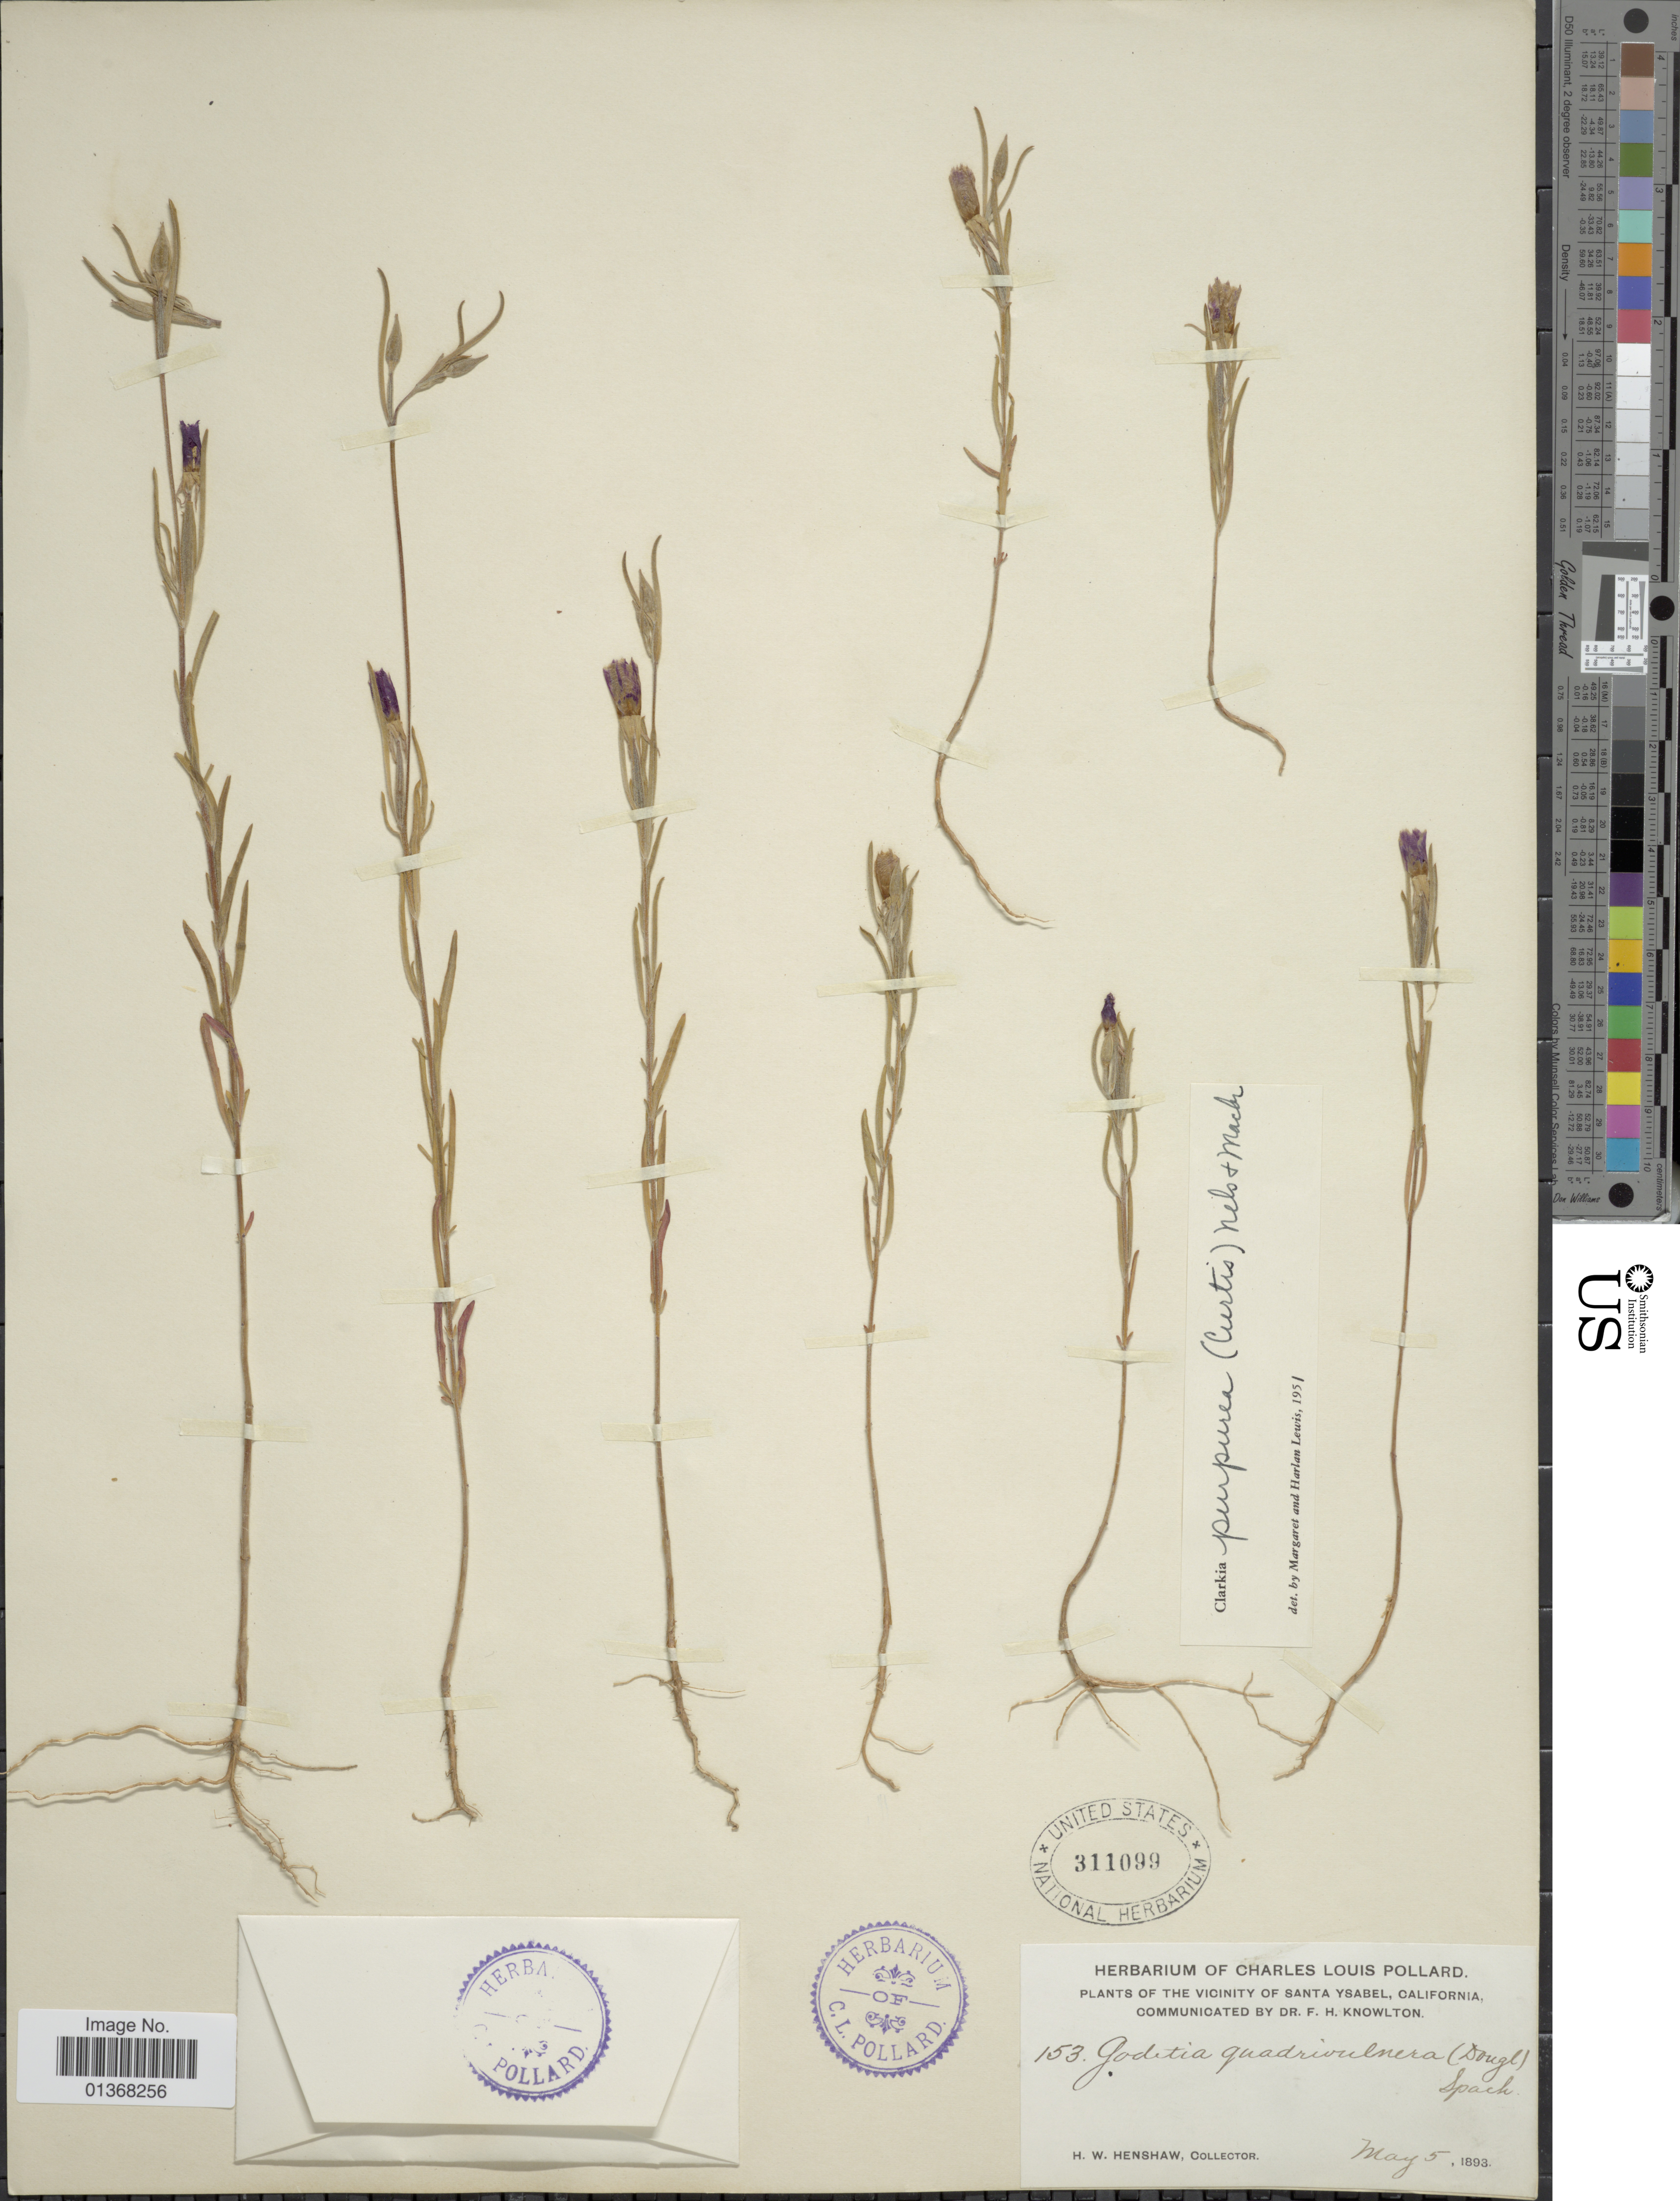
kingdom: Plantae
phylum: Tracheophyta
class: Magnoliopsida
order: Myrtales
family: Onagraceae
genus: Clarkia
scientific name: Clarkia purpurea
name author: (Curtis) A. Nelson & J.F. Macbr.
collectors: H. Henshaw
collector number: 153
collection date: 1893-05-05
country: United States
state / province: California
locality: Vicinity of Santa Ysabel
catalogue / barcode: US 311099